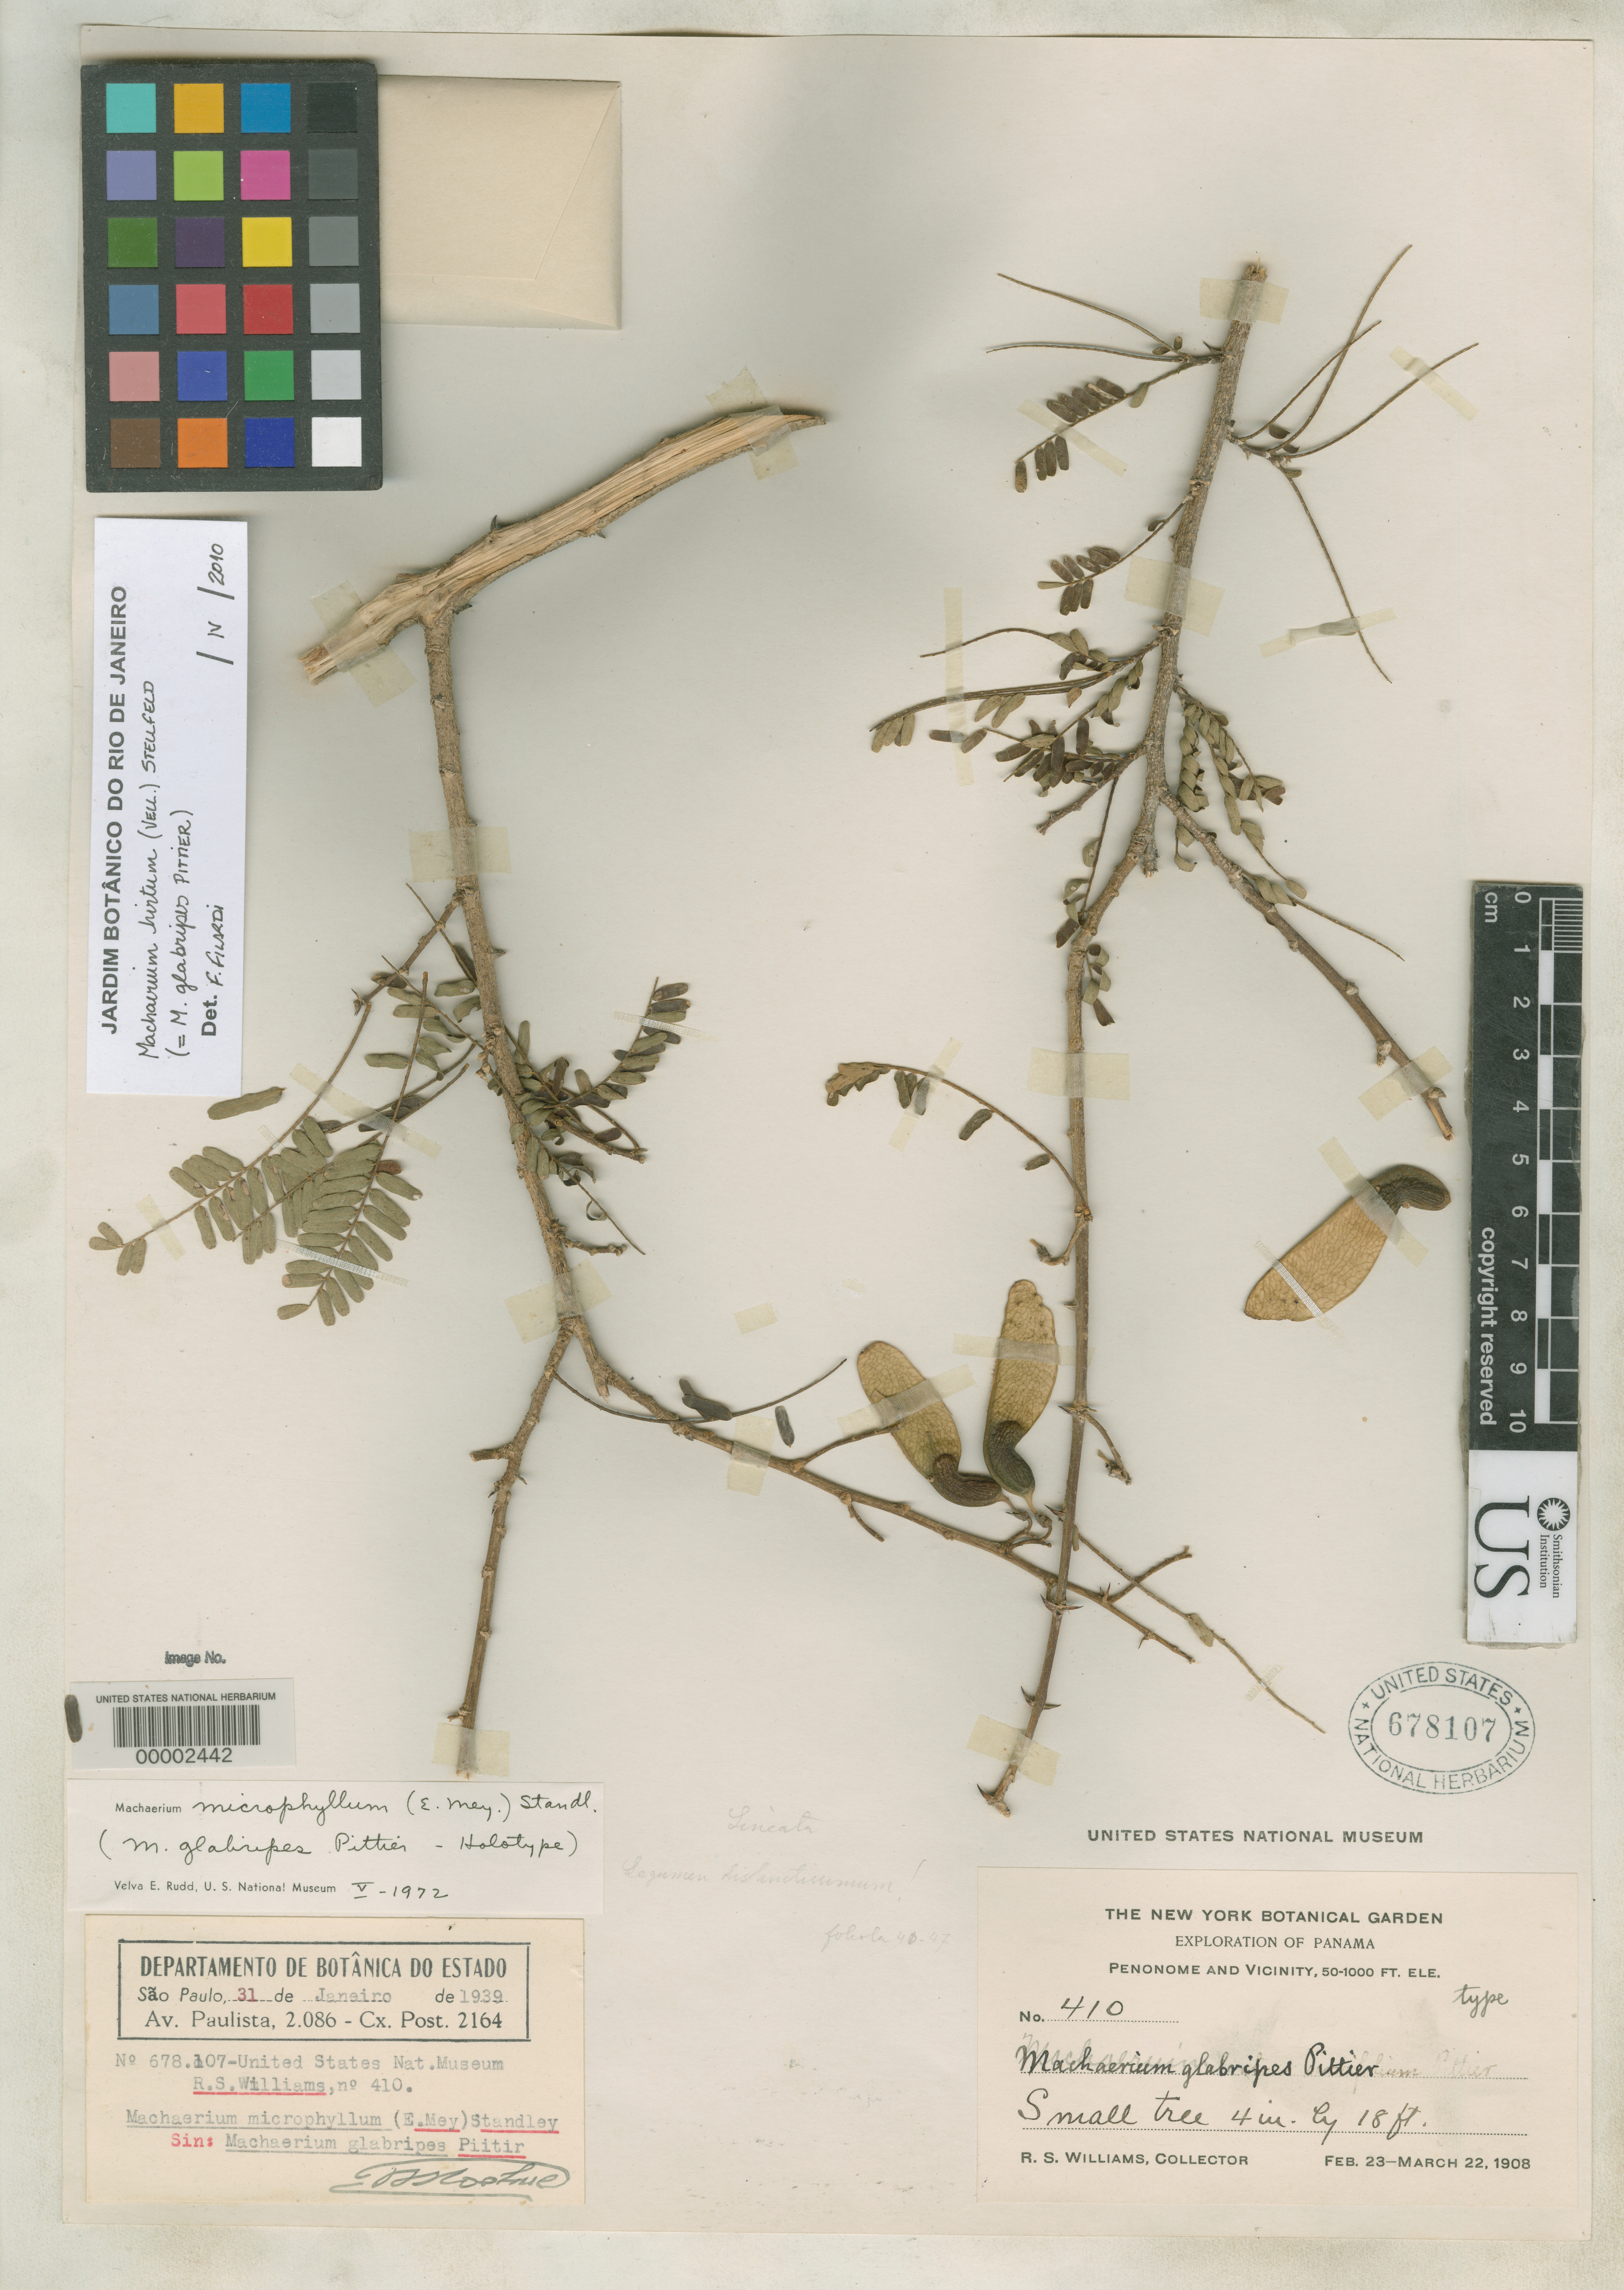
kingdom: Plantae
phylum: Tracheophyta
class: Magnoliopsida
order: Fabales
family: Fabaceae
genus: Machaerium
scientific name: Machaerium glabripes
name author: Pittier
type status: Holotype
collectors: R. S. Williams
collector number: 410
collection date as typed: Mar 1908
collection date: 1908-03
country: Panama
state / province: Coclé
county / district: Penonomé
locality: Vicinity of Penonome.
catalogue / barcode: US 678107